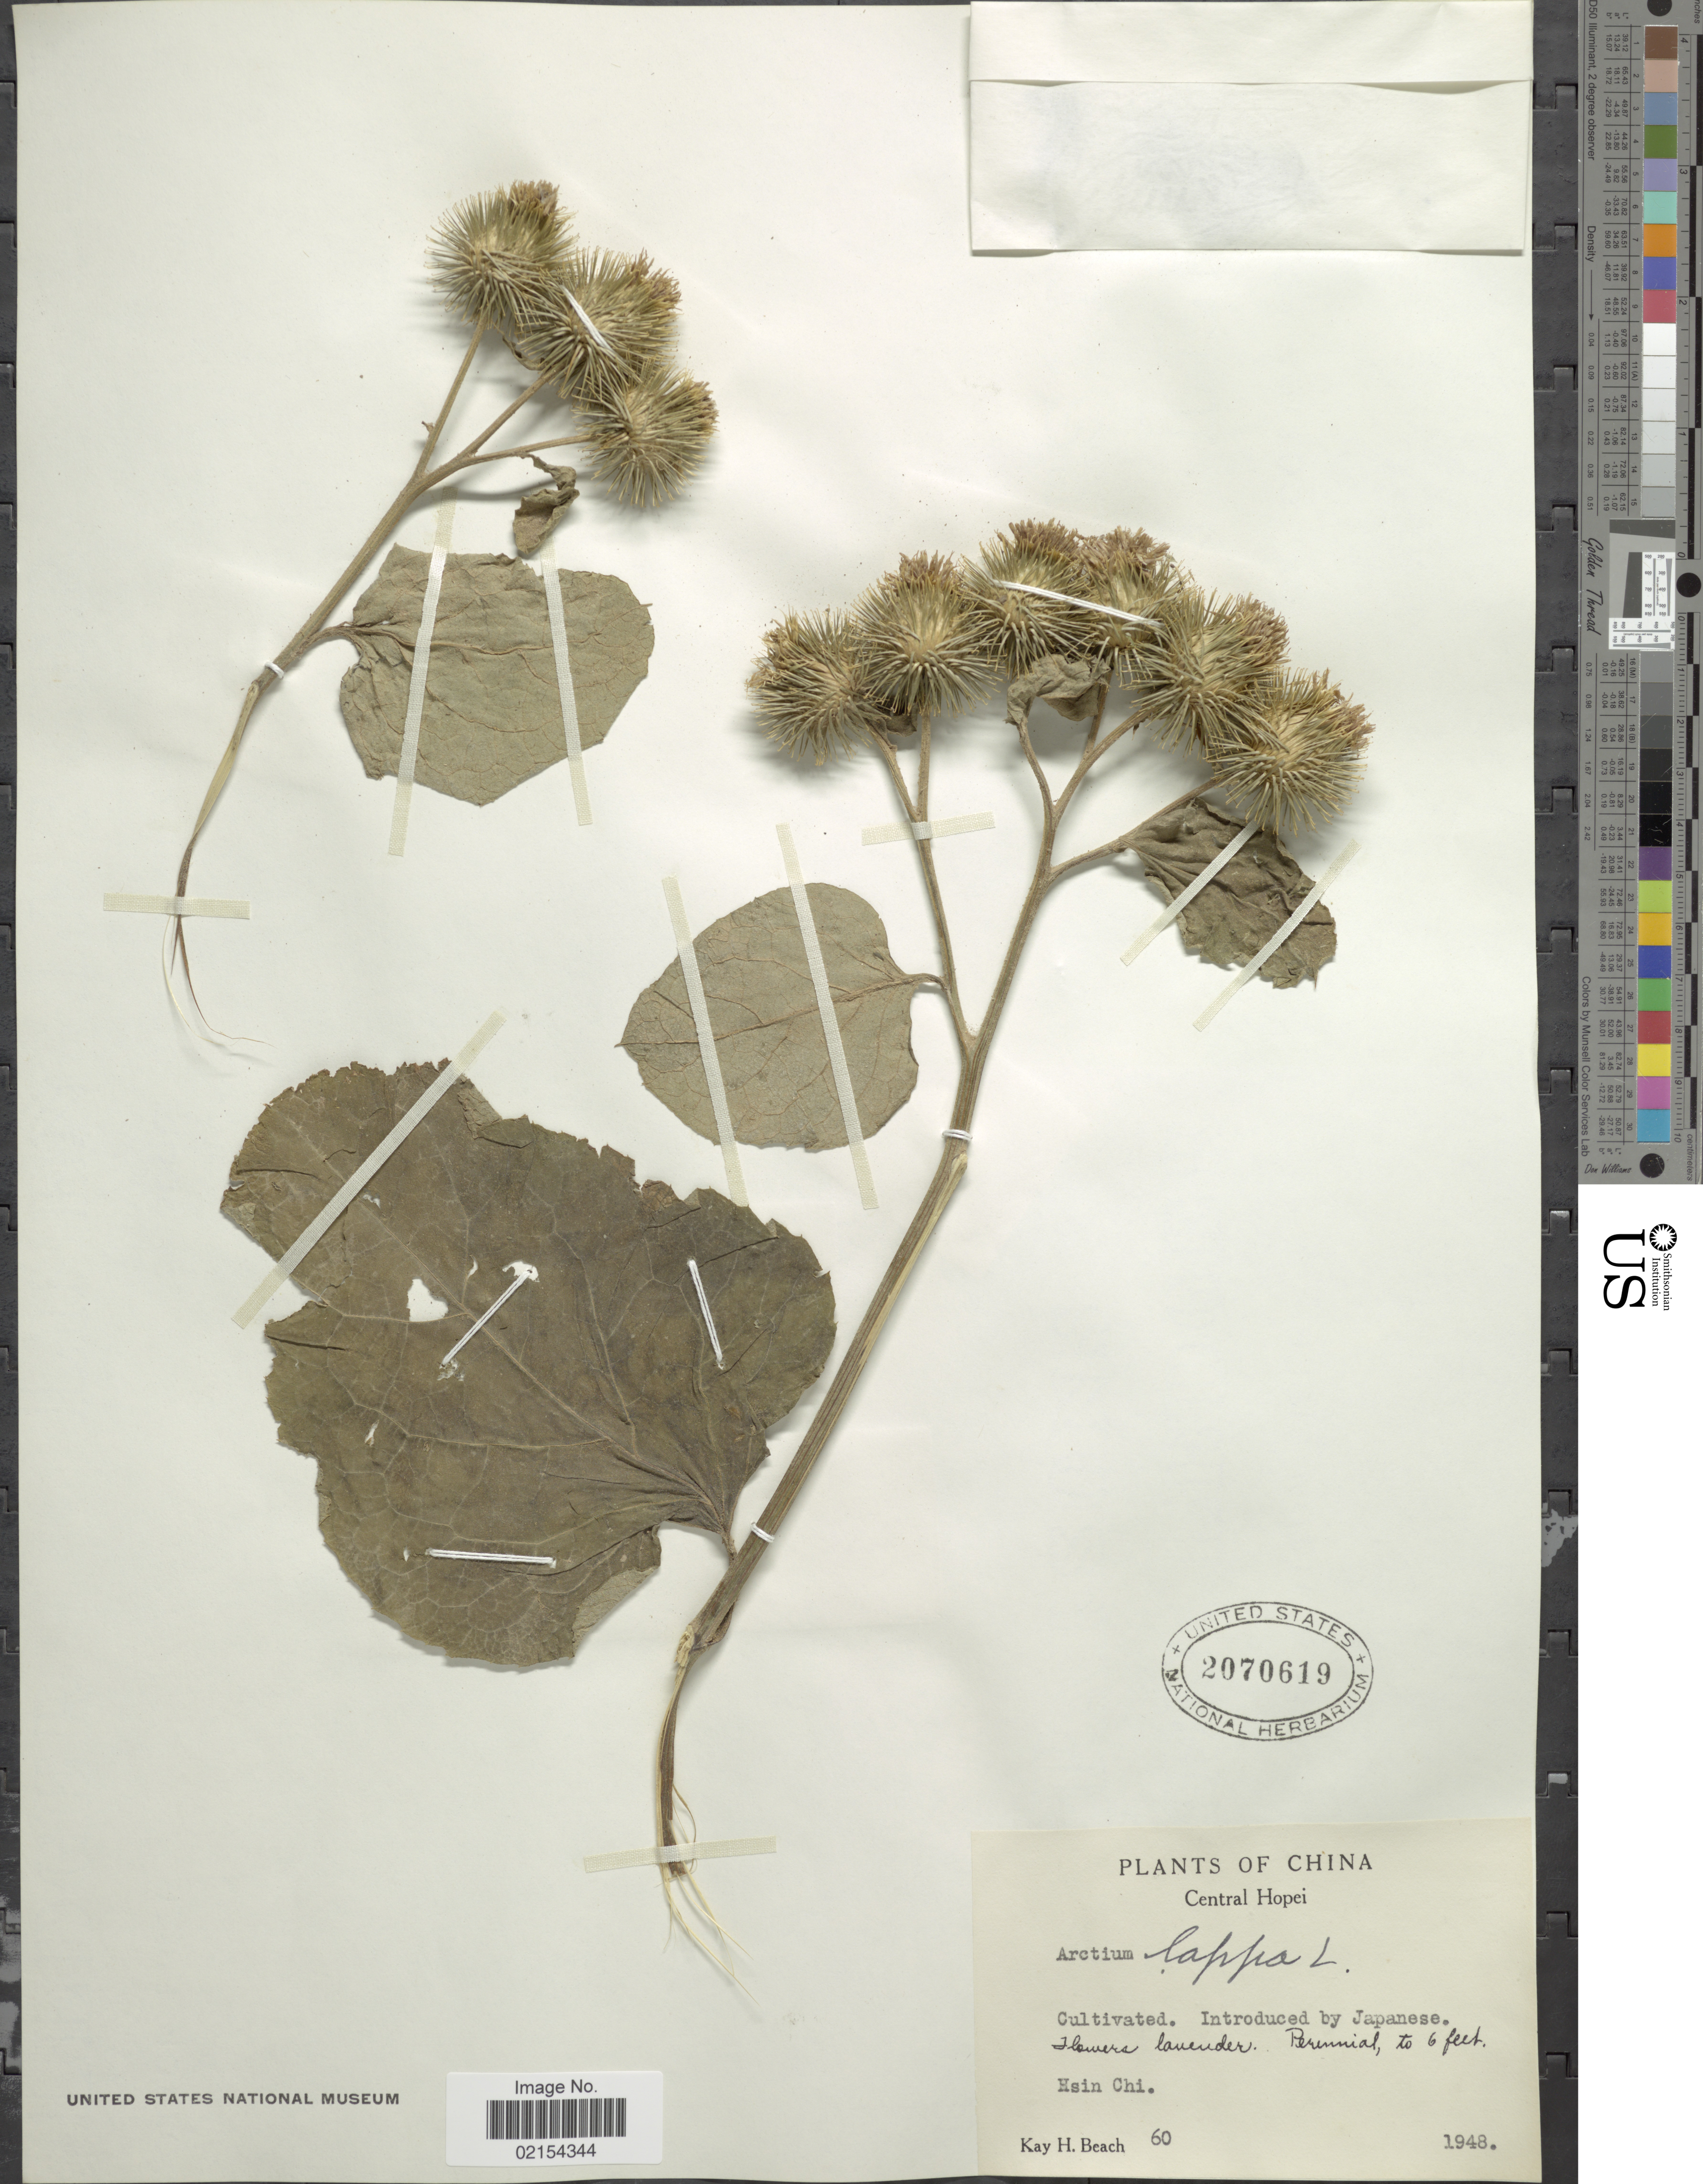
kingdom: Plantae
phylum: Tracheophyta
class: Magnoliopsida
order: Asterales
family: Asteraceae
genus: Arctium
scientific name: Arctium lappa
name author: L.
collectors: K. H. Beach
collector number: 60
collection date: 1948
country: China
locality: Central Hopei, Hsin Chi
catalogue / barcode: US 2070619